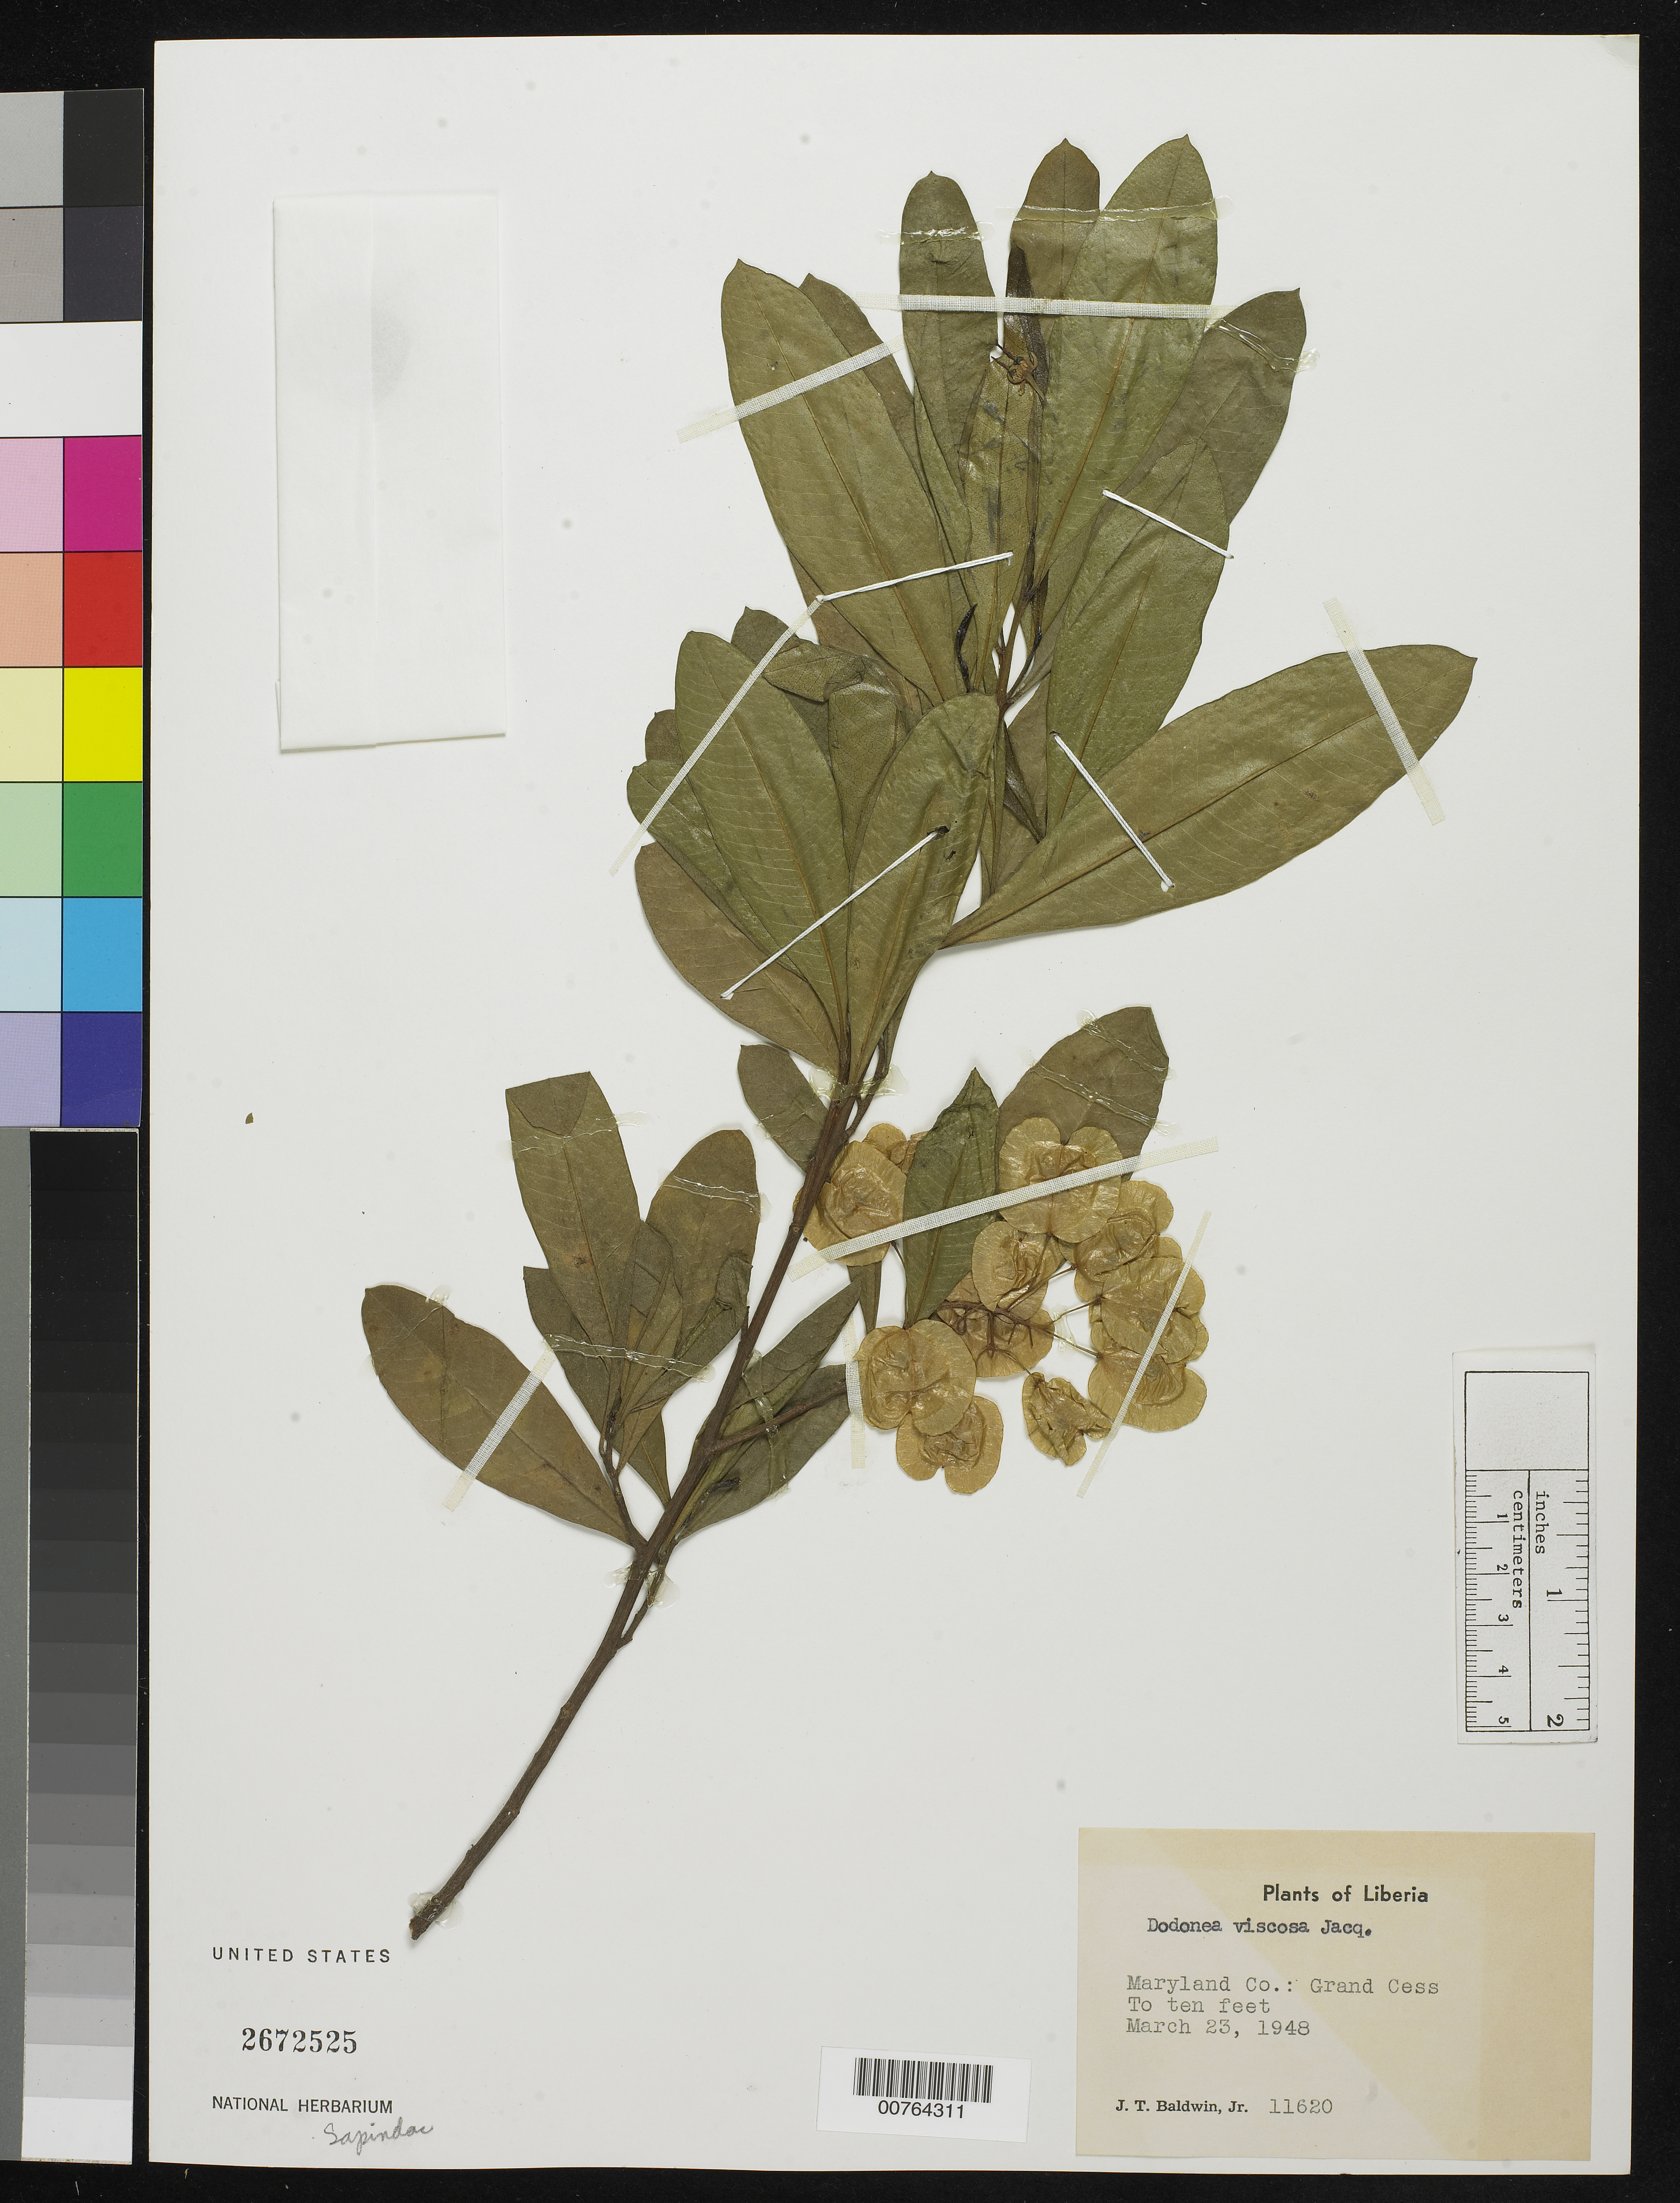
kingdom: Plantae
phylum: Tracheophyta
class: Magnoliopsida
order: Sapindales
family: Sapindaceae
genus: Dodonaea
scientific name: Dodonaea viscosa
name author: Jacq.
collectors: J. T. Baldwin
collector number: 11620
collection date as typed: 23 Mar 1948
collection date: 1948-03-23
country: Liberia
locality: Maryland Co: Grand Cess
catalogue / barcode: US 2672525